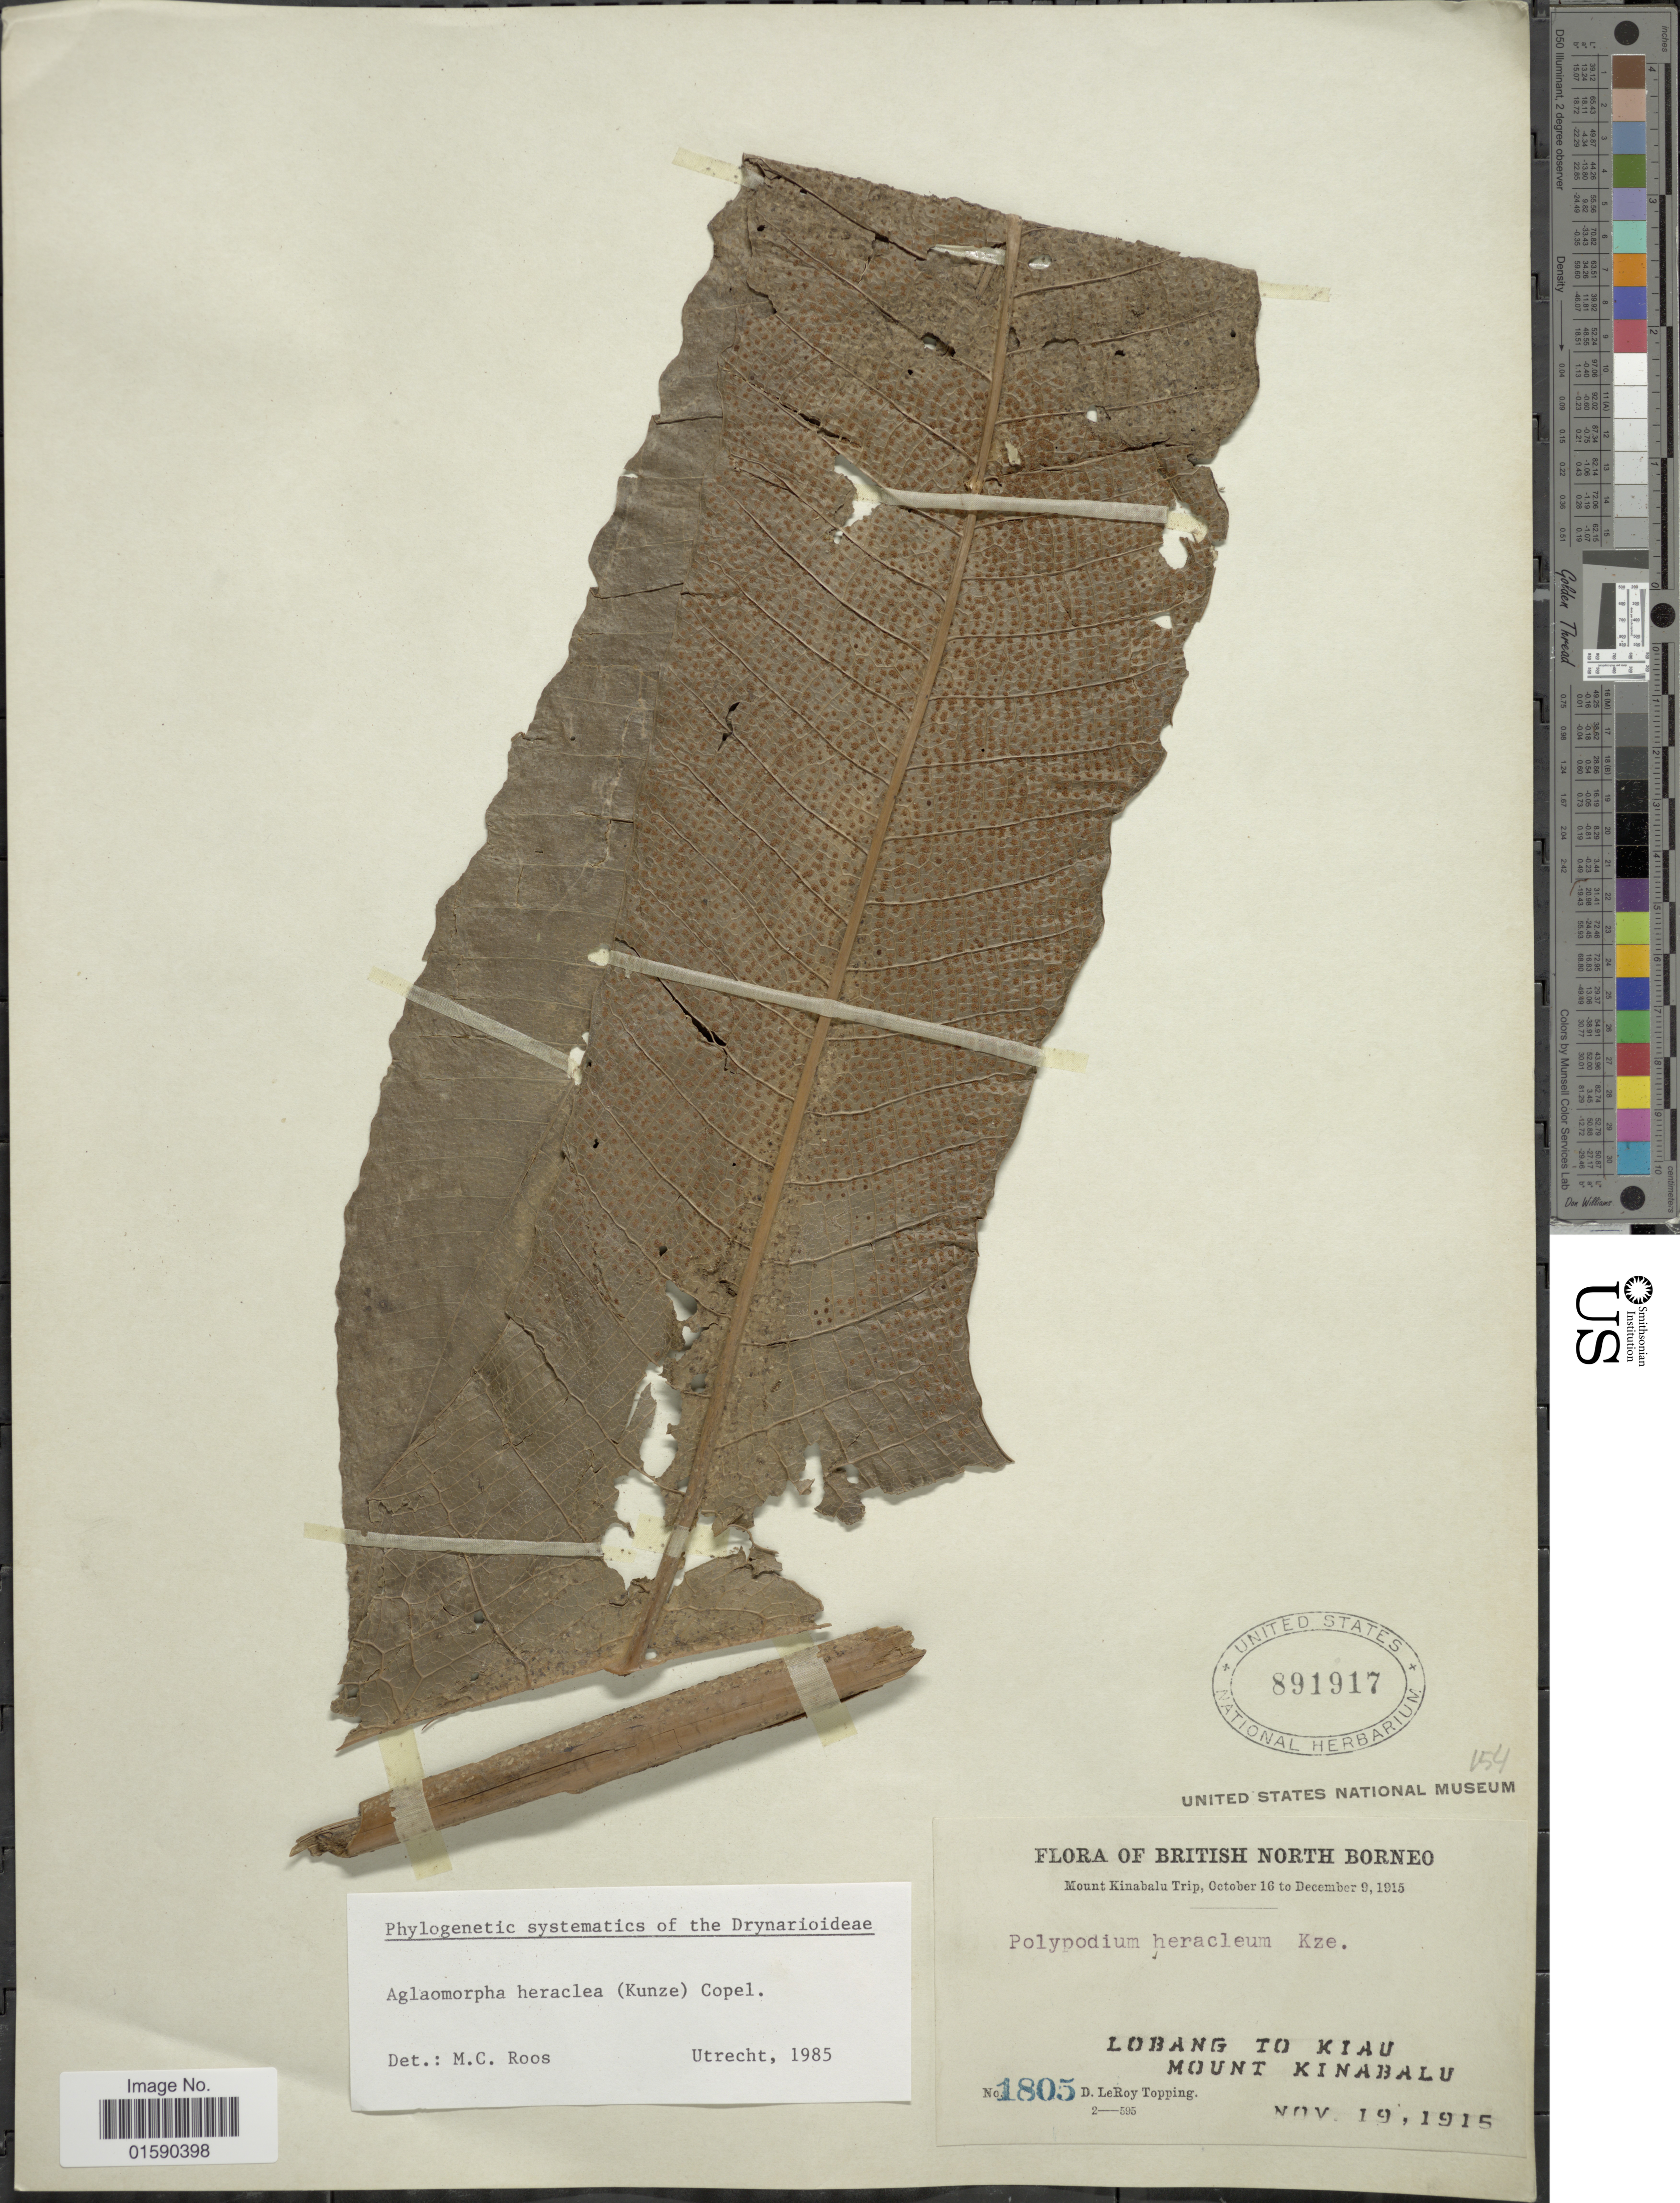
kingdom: Plantae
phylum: Tracheophyta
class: Polypodiopsida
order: Polypodiales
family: Polypodiaceae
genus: Aglaomorpha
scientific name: Aglaomorpha heraclea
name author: (Kunze) Copel.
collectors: D. L. Topping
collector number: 1805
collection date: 1915-11-19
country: Malaysia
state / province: Sabah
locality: Lobang to Kiau. Mount Kinabalu. British North Borneo.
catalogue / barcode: US 891917